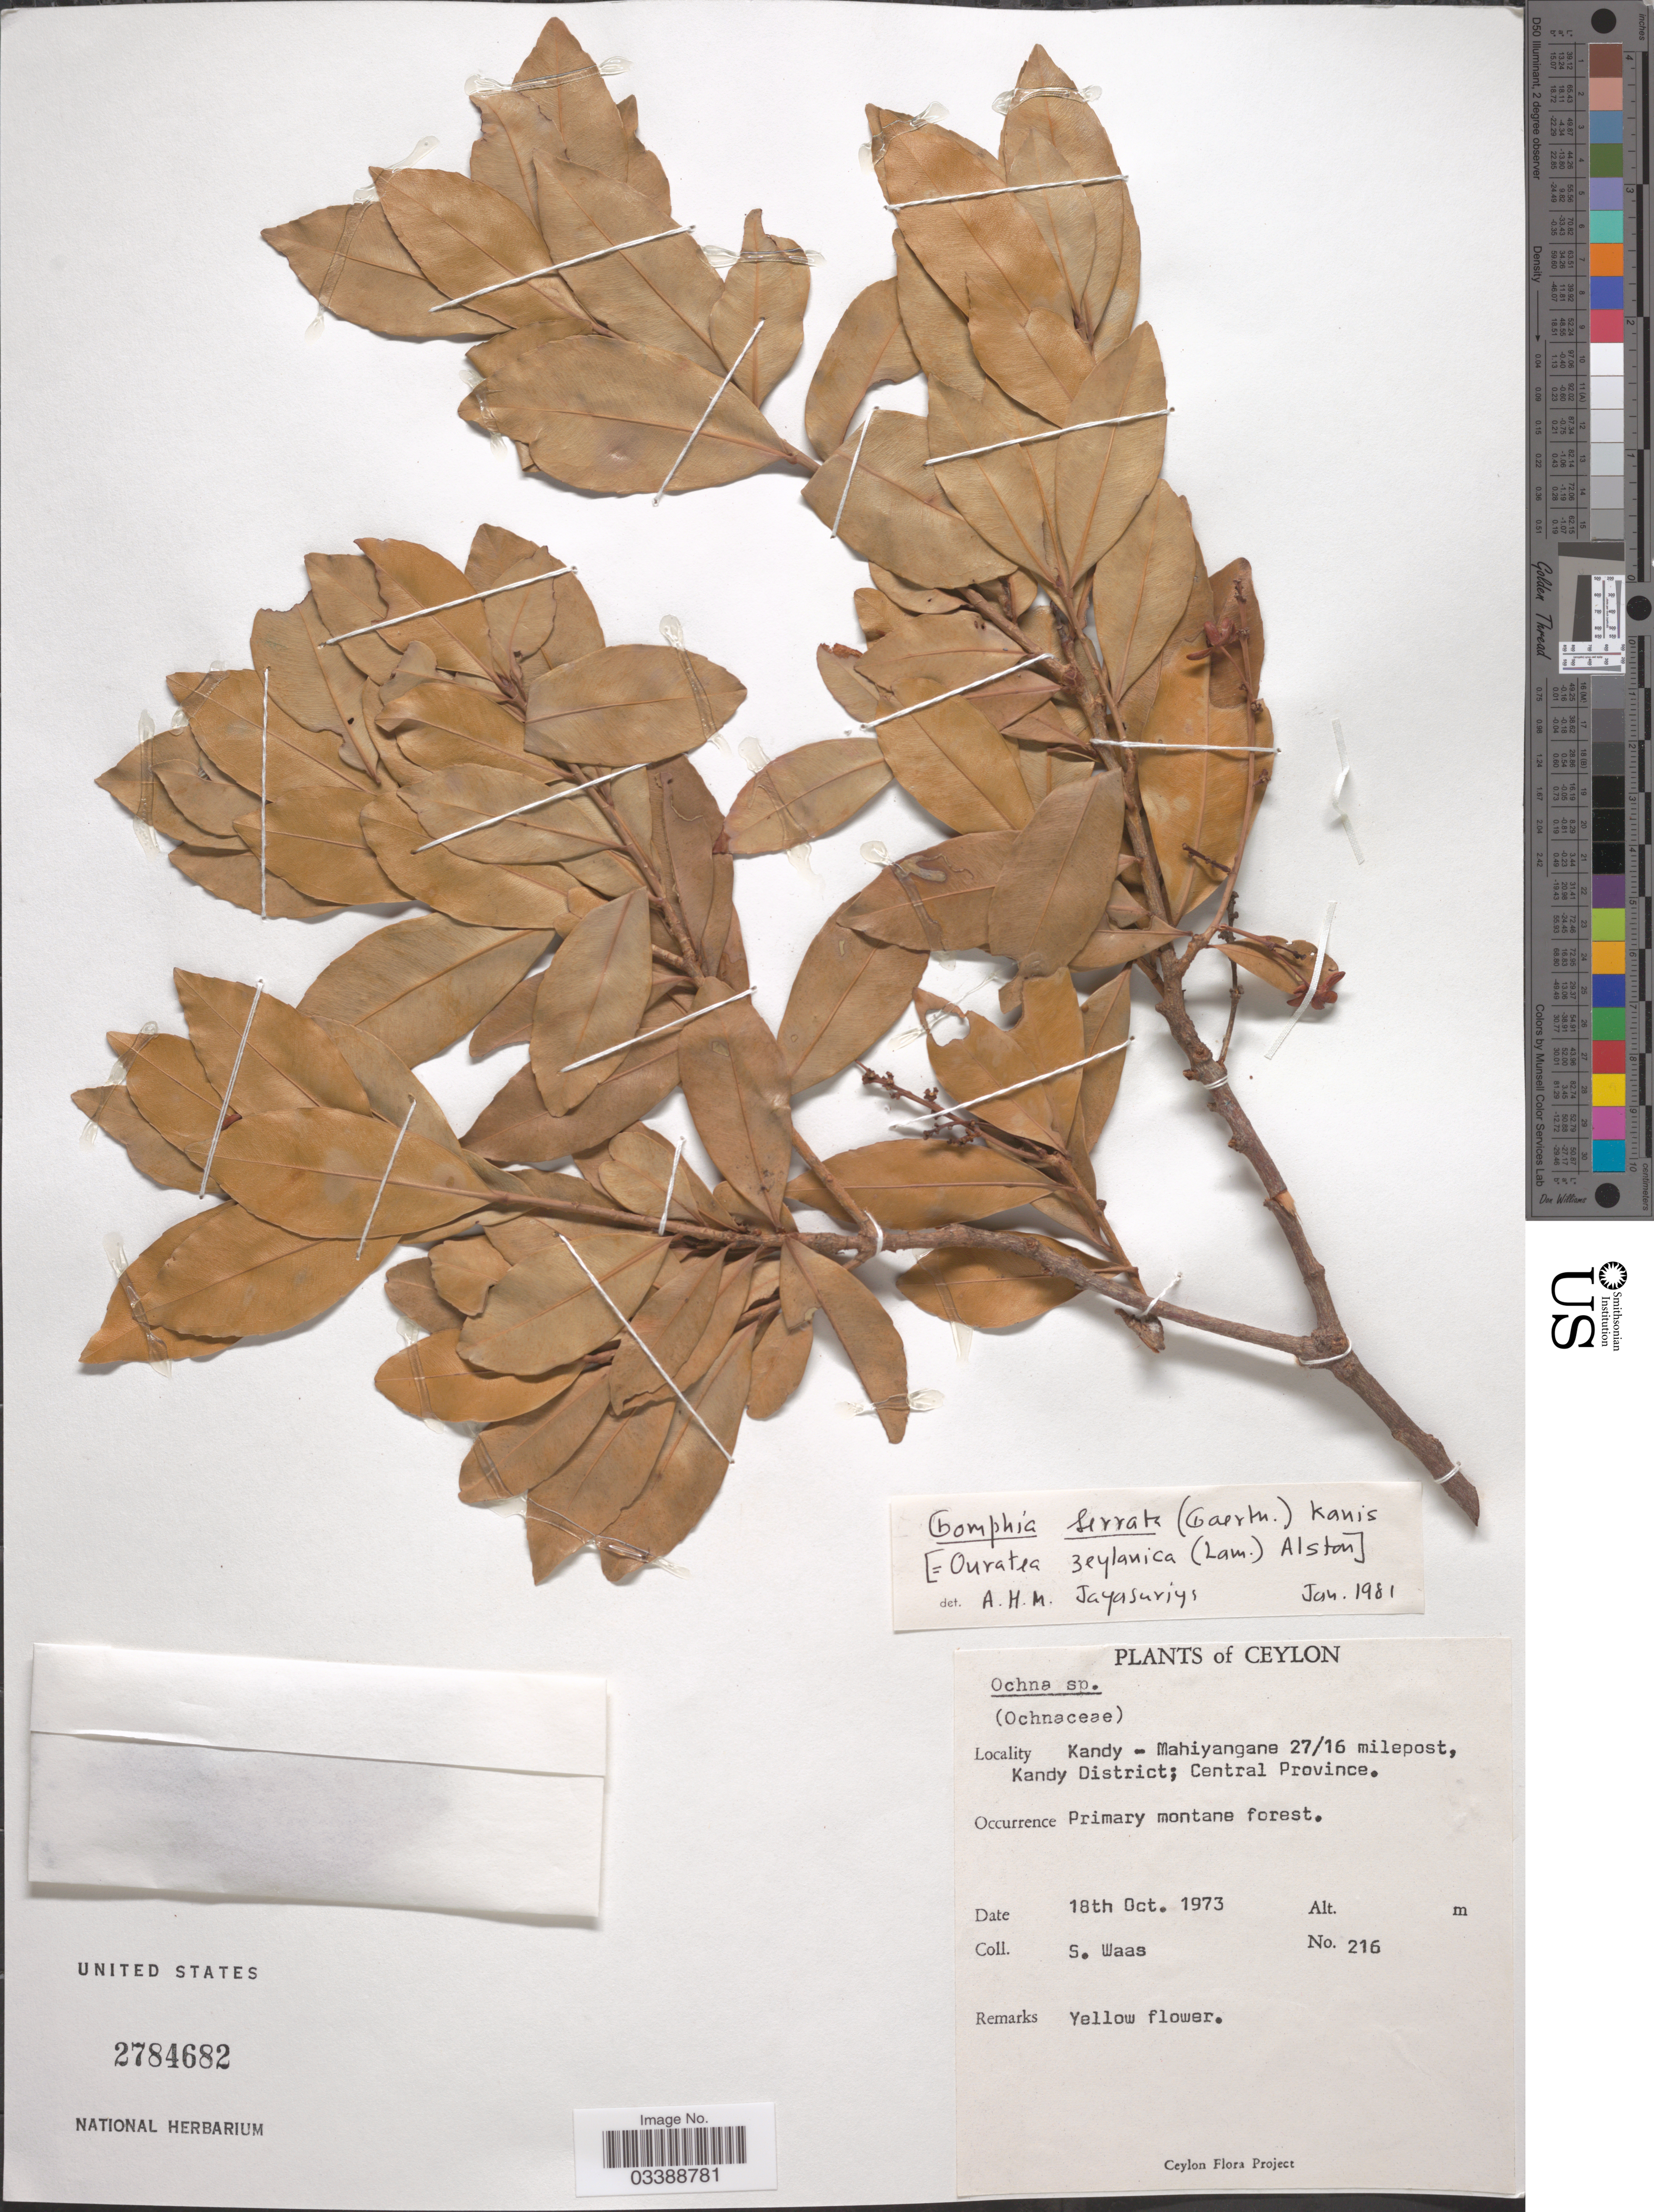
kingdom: Plantae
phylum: Tracheophyta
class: Magnoliopsida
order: Malpighiales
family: Ochnaceae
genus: Campylospermum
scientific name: Campylospermum serratum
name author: (Gaertn.) Bittrich & M.C.E. Amaral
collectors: S. Waas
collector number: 216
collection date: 1973-10-18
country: Sri Lanka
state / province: Central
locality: Ceylon. Kandy - Mahiyangane 27/16 milepost, Kandy District.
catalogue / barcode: US 2784682